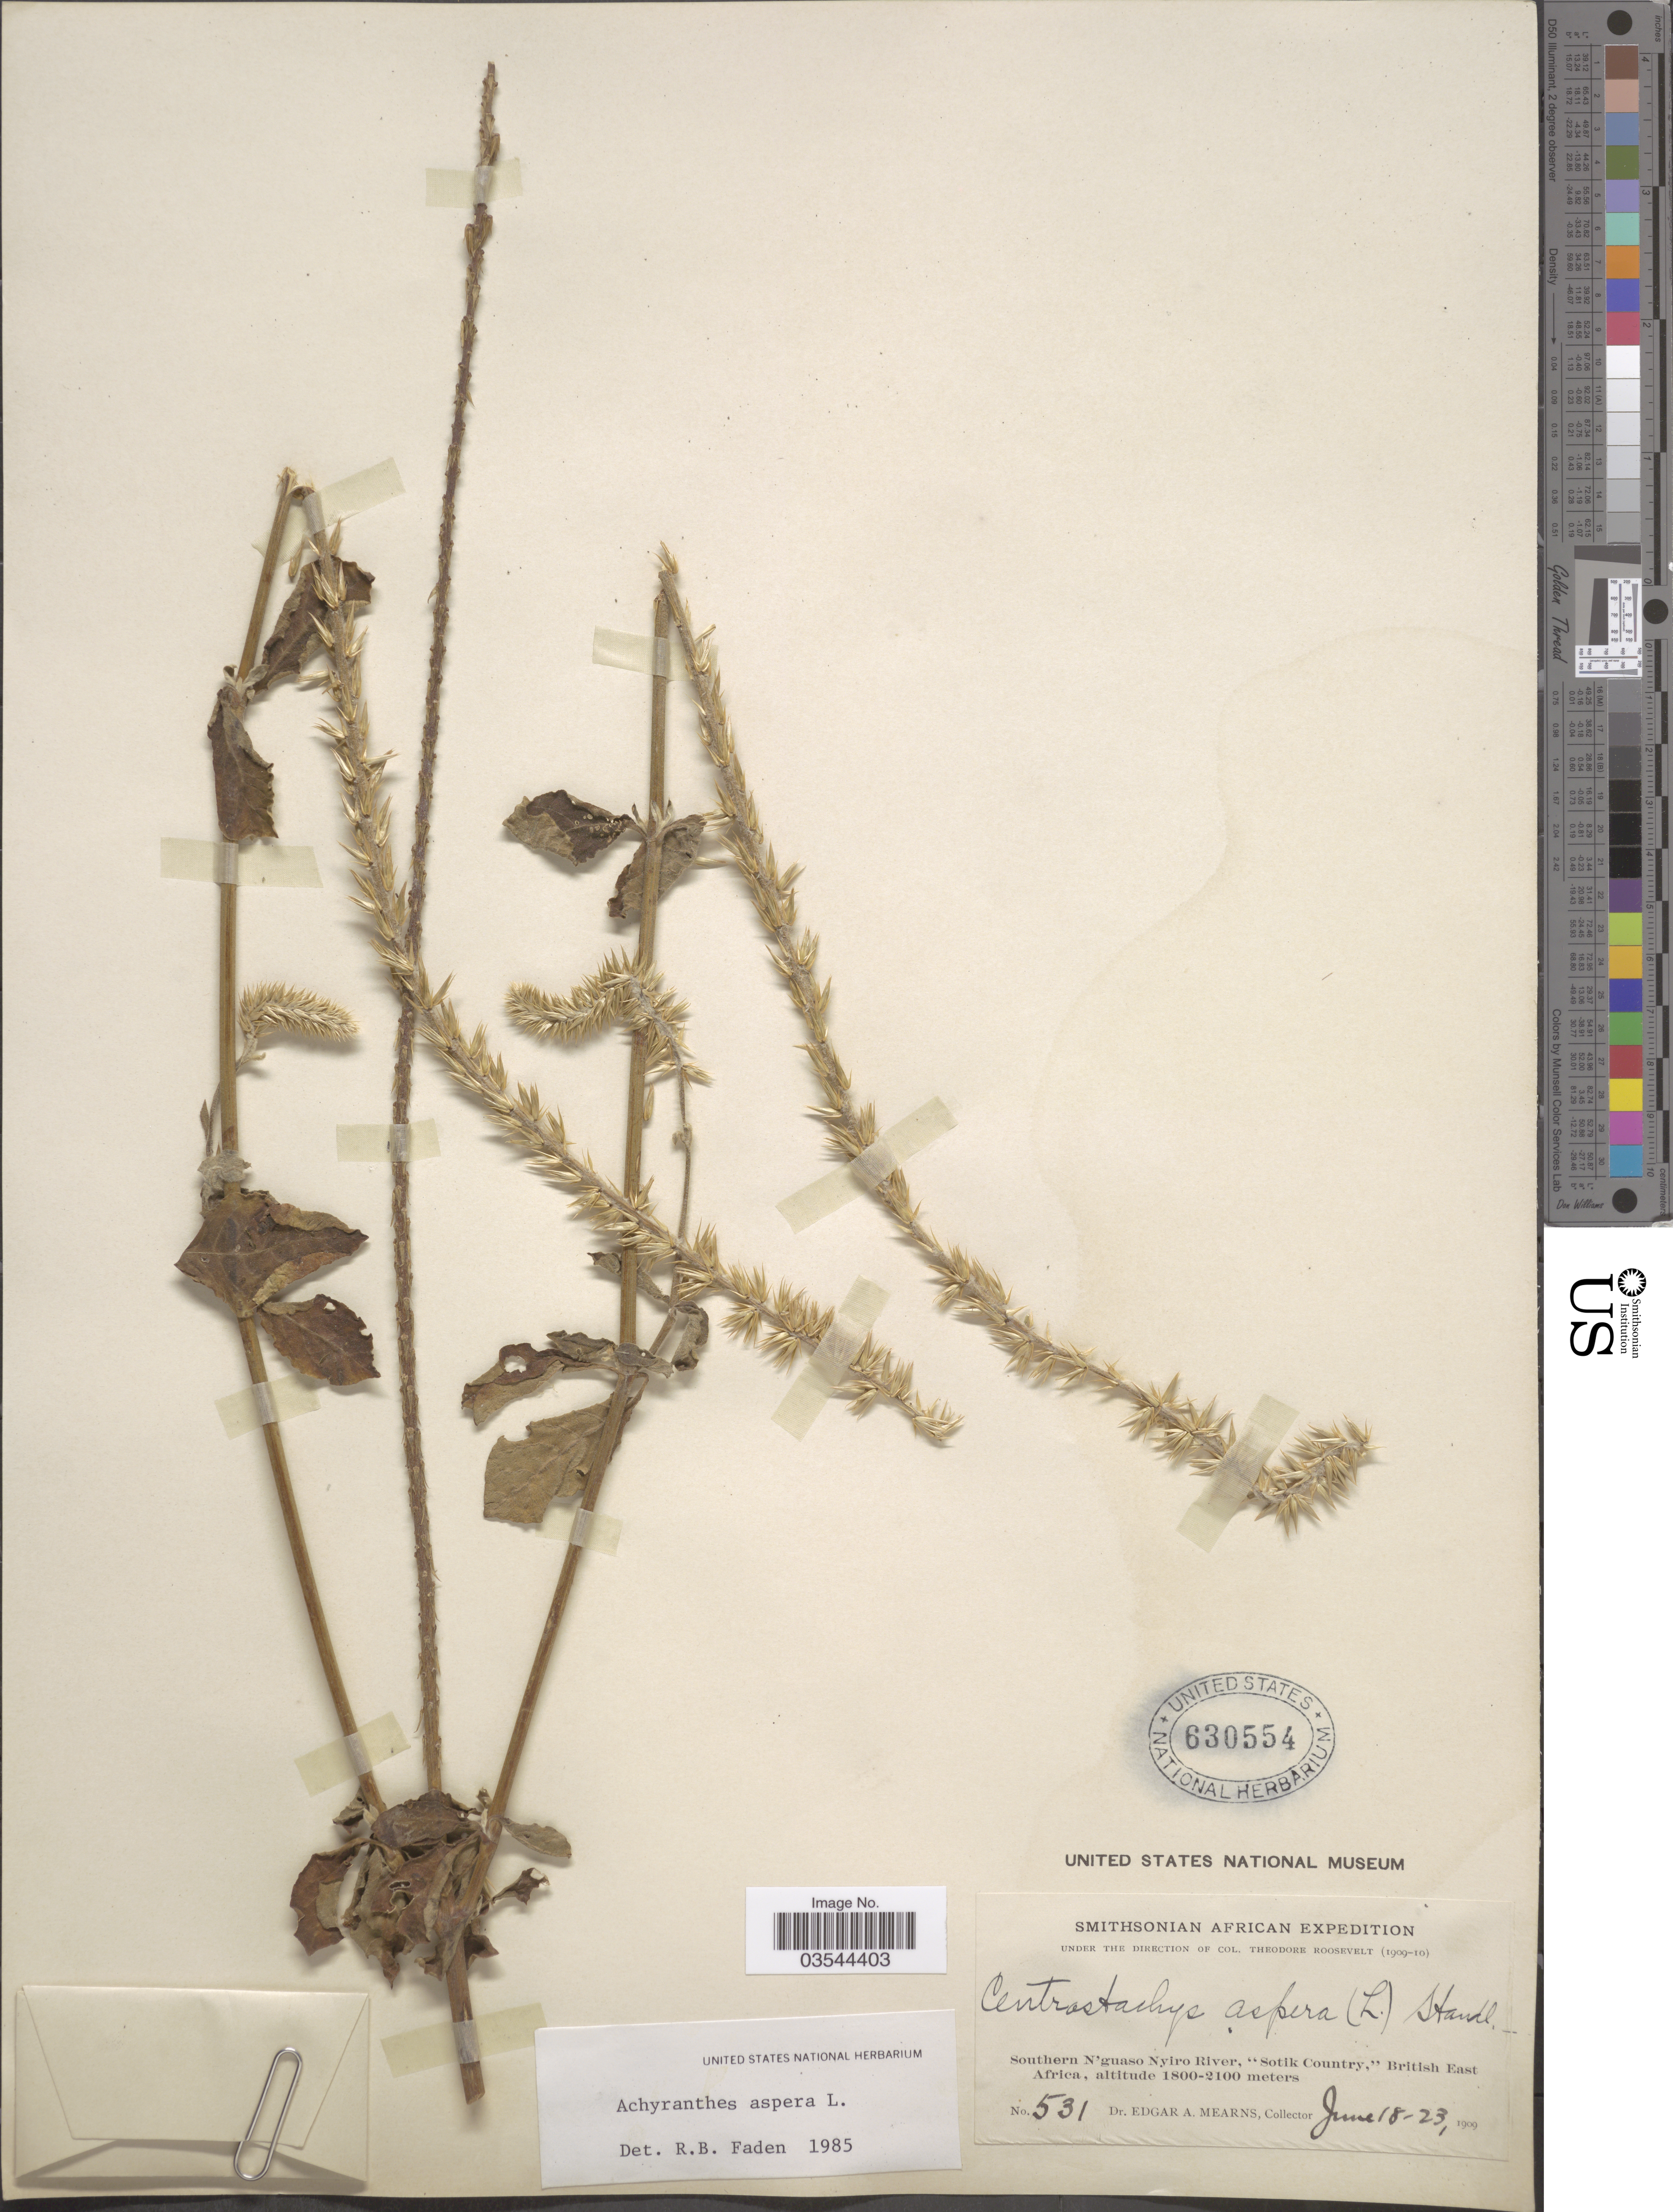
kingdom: Plantae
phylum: Tracheophyta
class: Magnoliopsida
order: Caryophyllales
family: Amaranthaceae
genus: Achyranthes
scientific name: Achyranthes aspera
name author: L.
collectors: E. A. Mearns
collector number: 531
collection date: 1909-06-18/1909-06-23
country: Kenya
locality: Southern N'guaso Nyiro River, "Sotik Country", British East Africa.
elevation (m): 1800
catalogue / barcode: US 630554